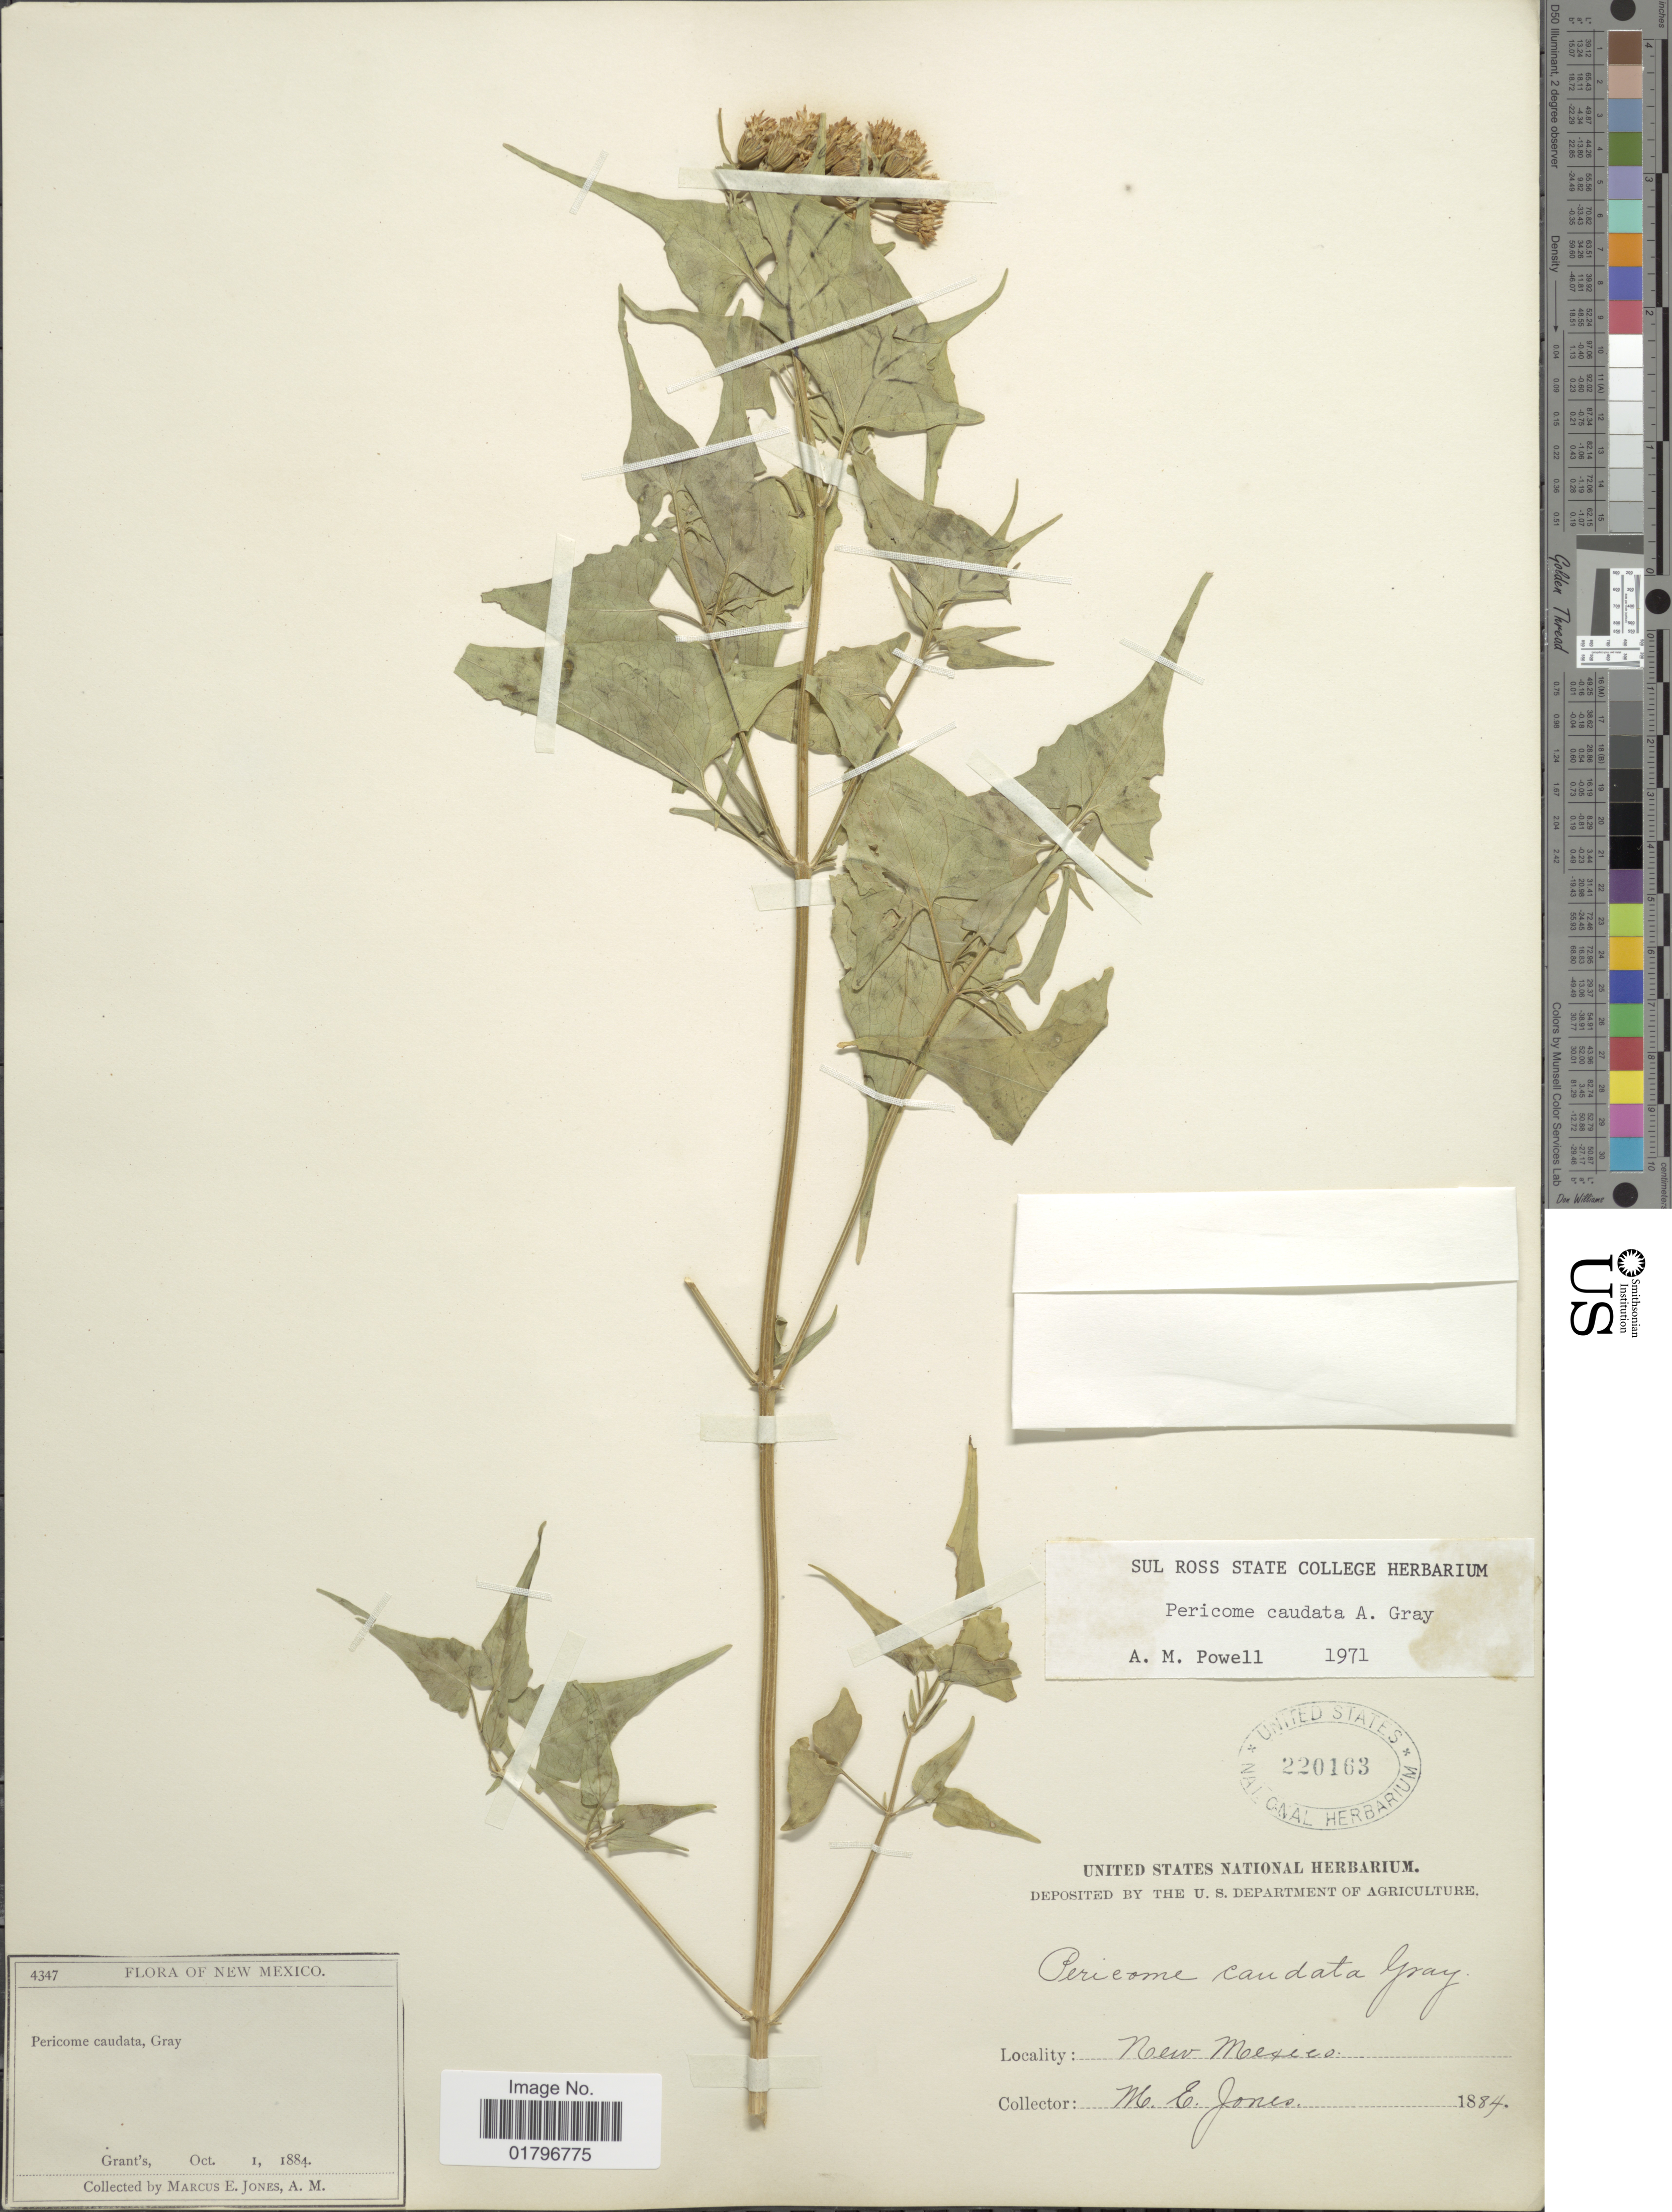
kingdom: Plantae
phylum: Tracheophyta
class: Magnoliopsida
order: Asterales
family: Asteraceae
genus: Pericome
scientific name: Pericome caudata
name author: A. Gray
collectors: M. E. Jones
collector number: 4347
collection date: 1884-10-01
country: United States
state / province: New Mexico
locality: Grant's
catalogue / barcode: US 220163